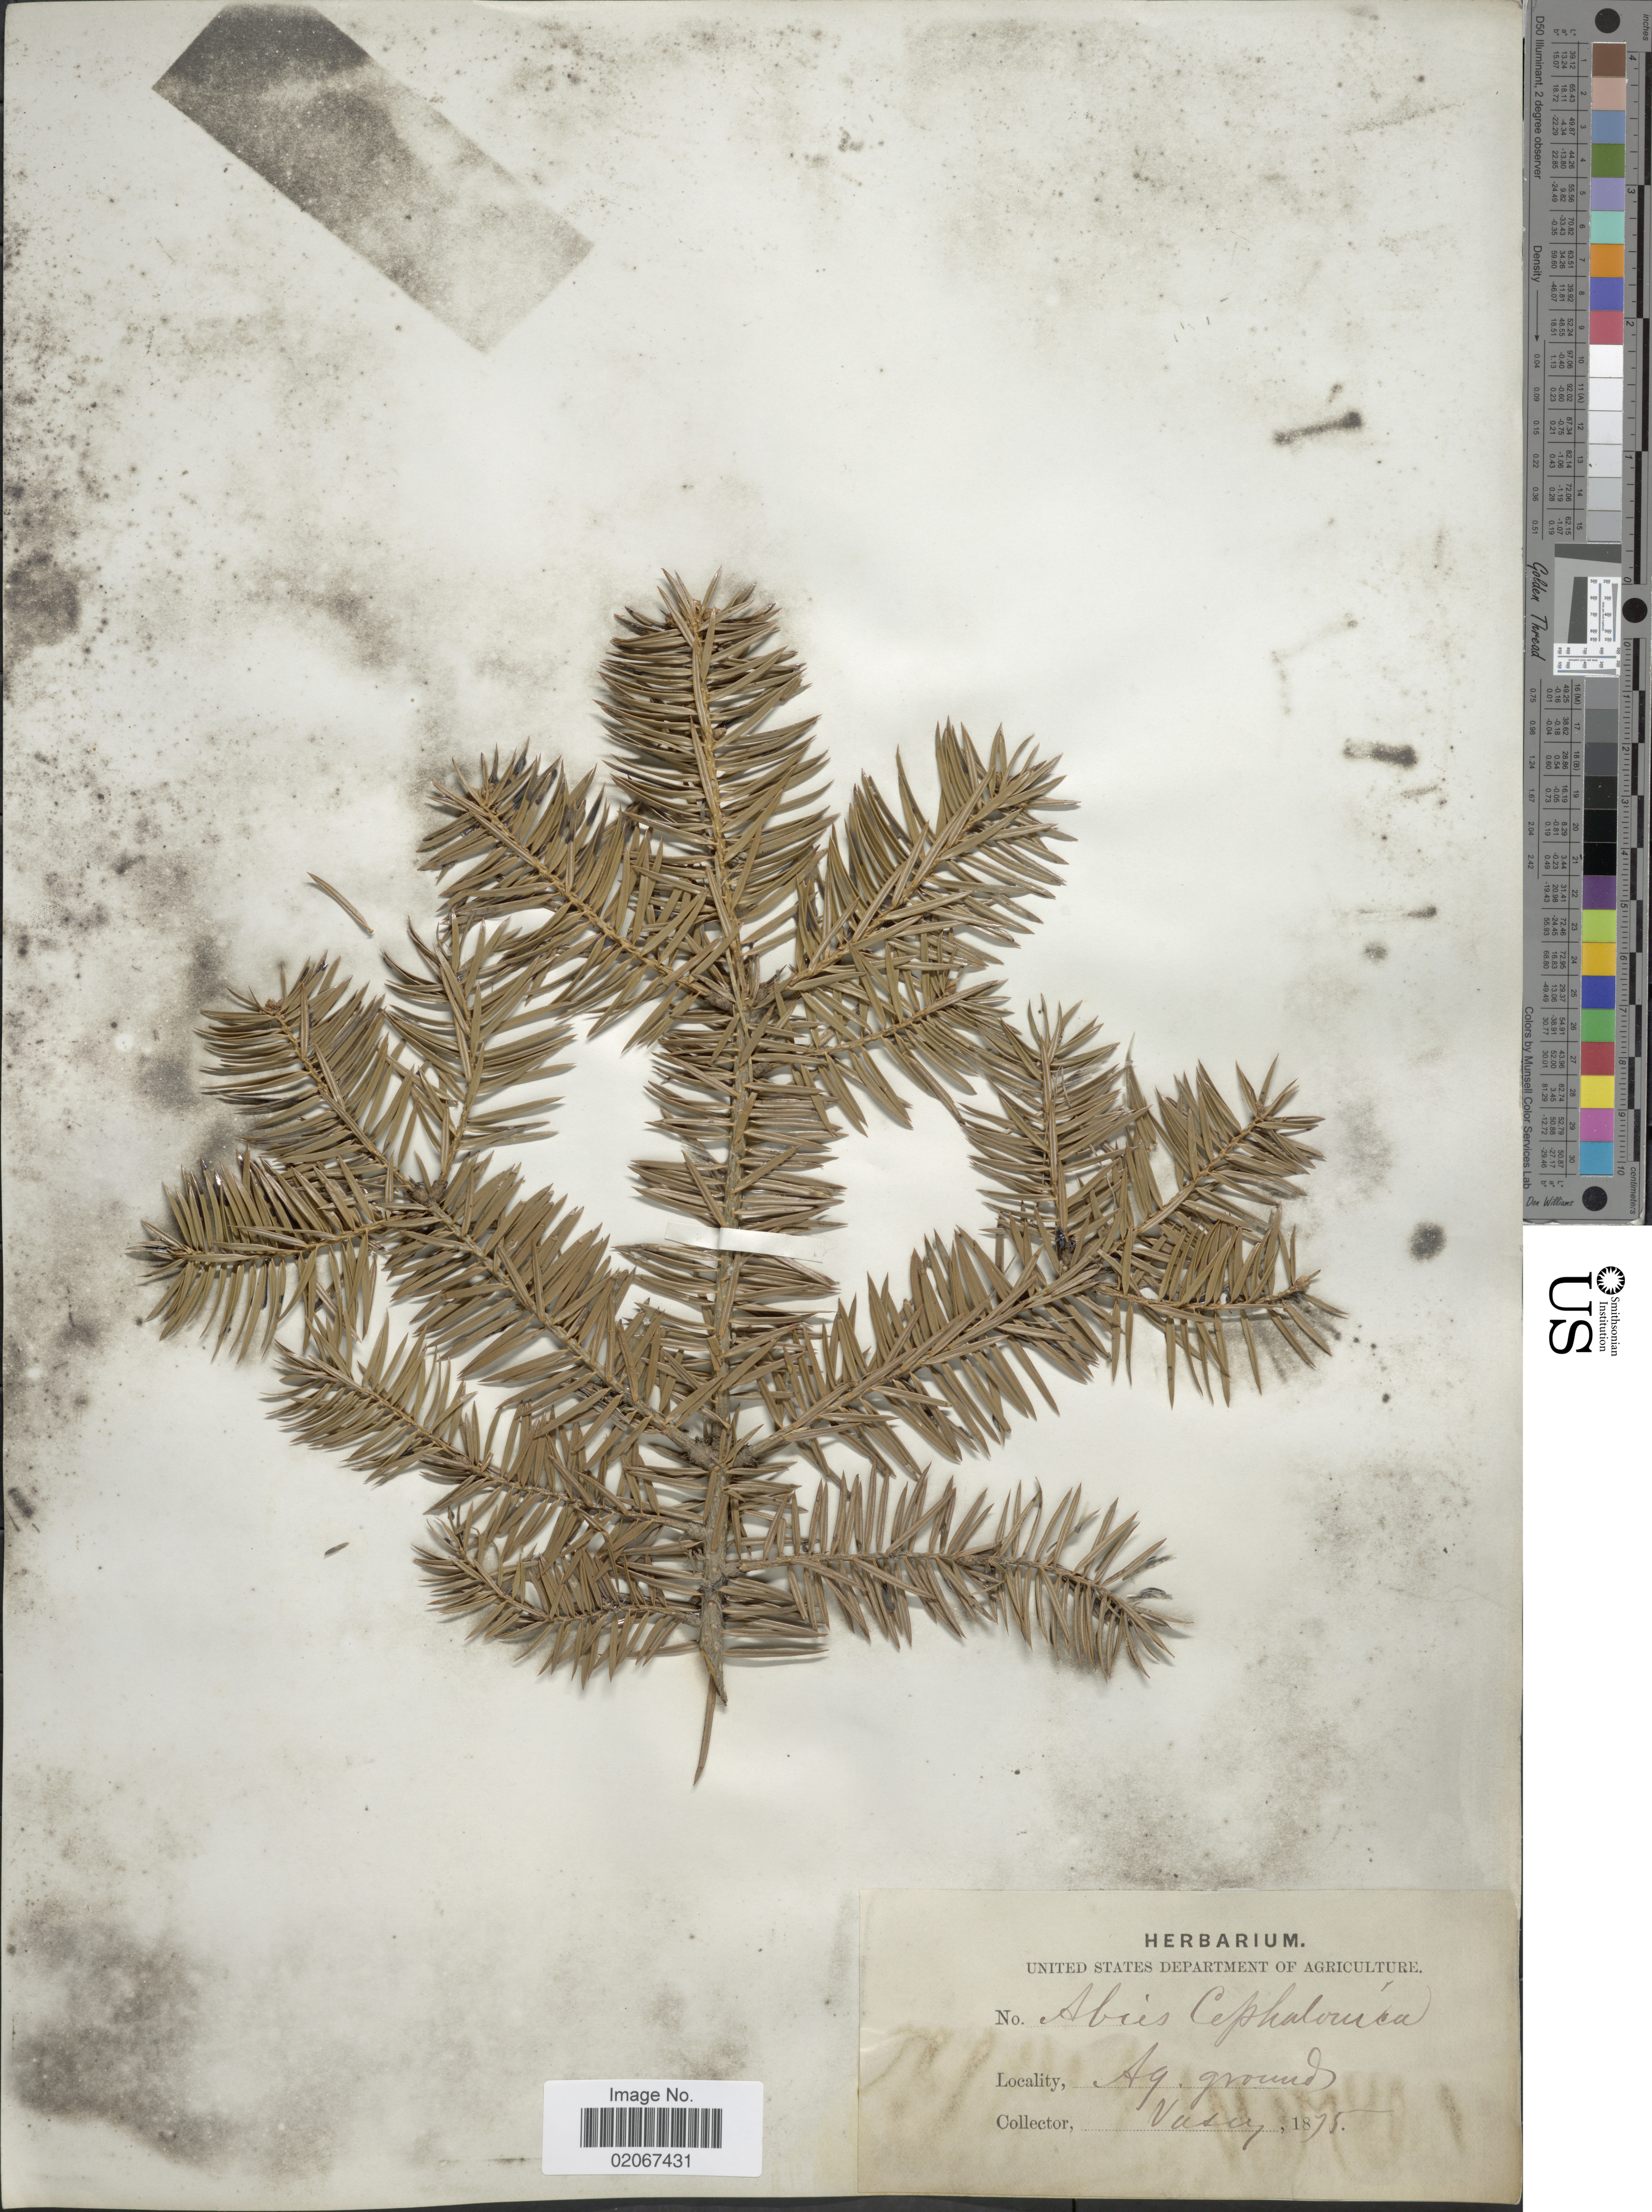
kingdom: Plantae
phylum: Tracheophyta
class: Pinopsida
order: Pinales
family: Pinaceae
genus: Abies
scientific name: Abies cephalonica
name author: Loudon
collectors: Vasey, --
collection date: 1875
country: United States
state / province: District of Columbia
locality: Ag. grounds